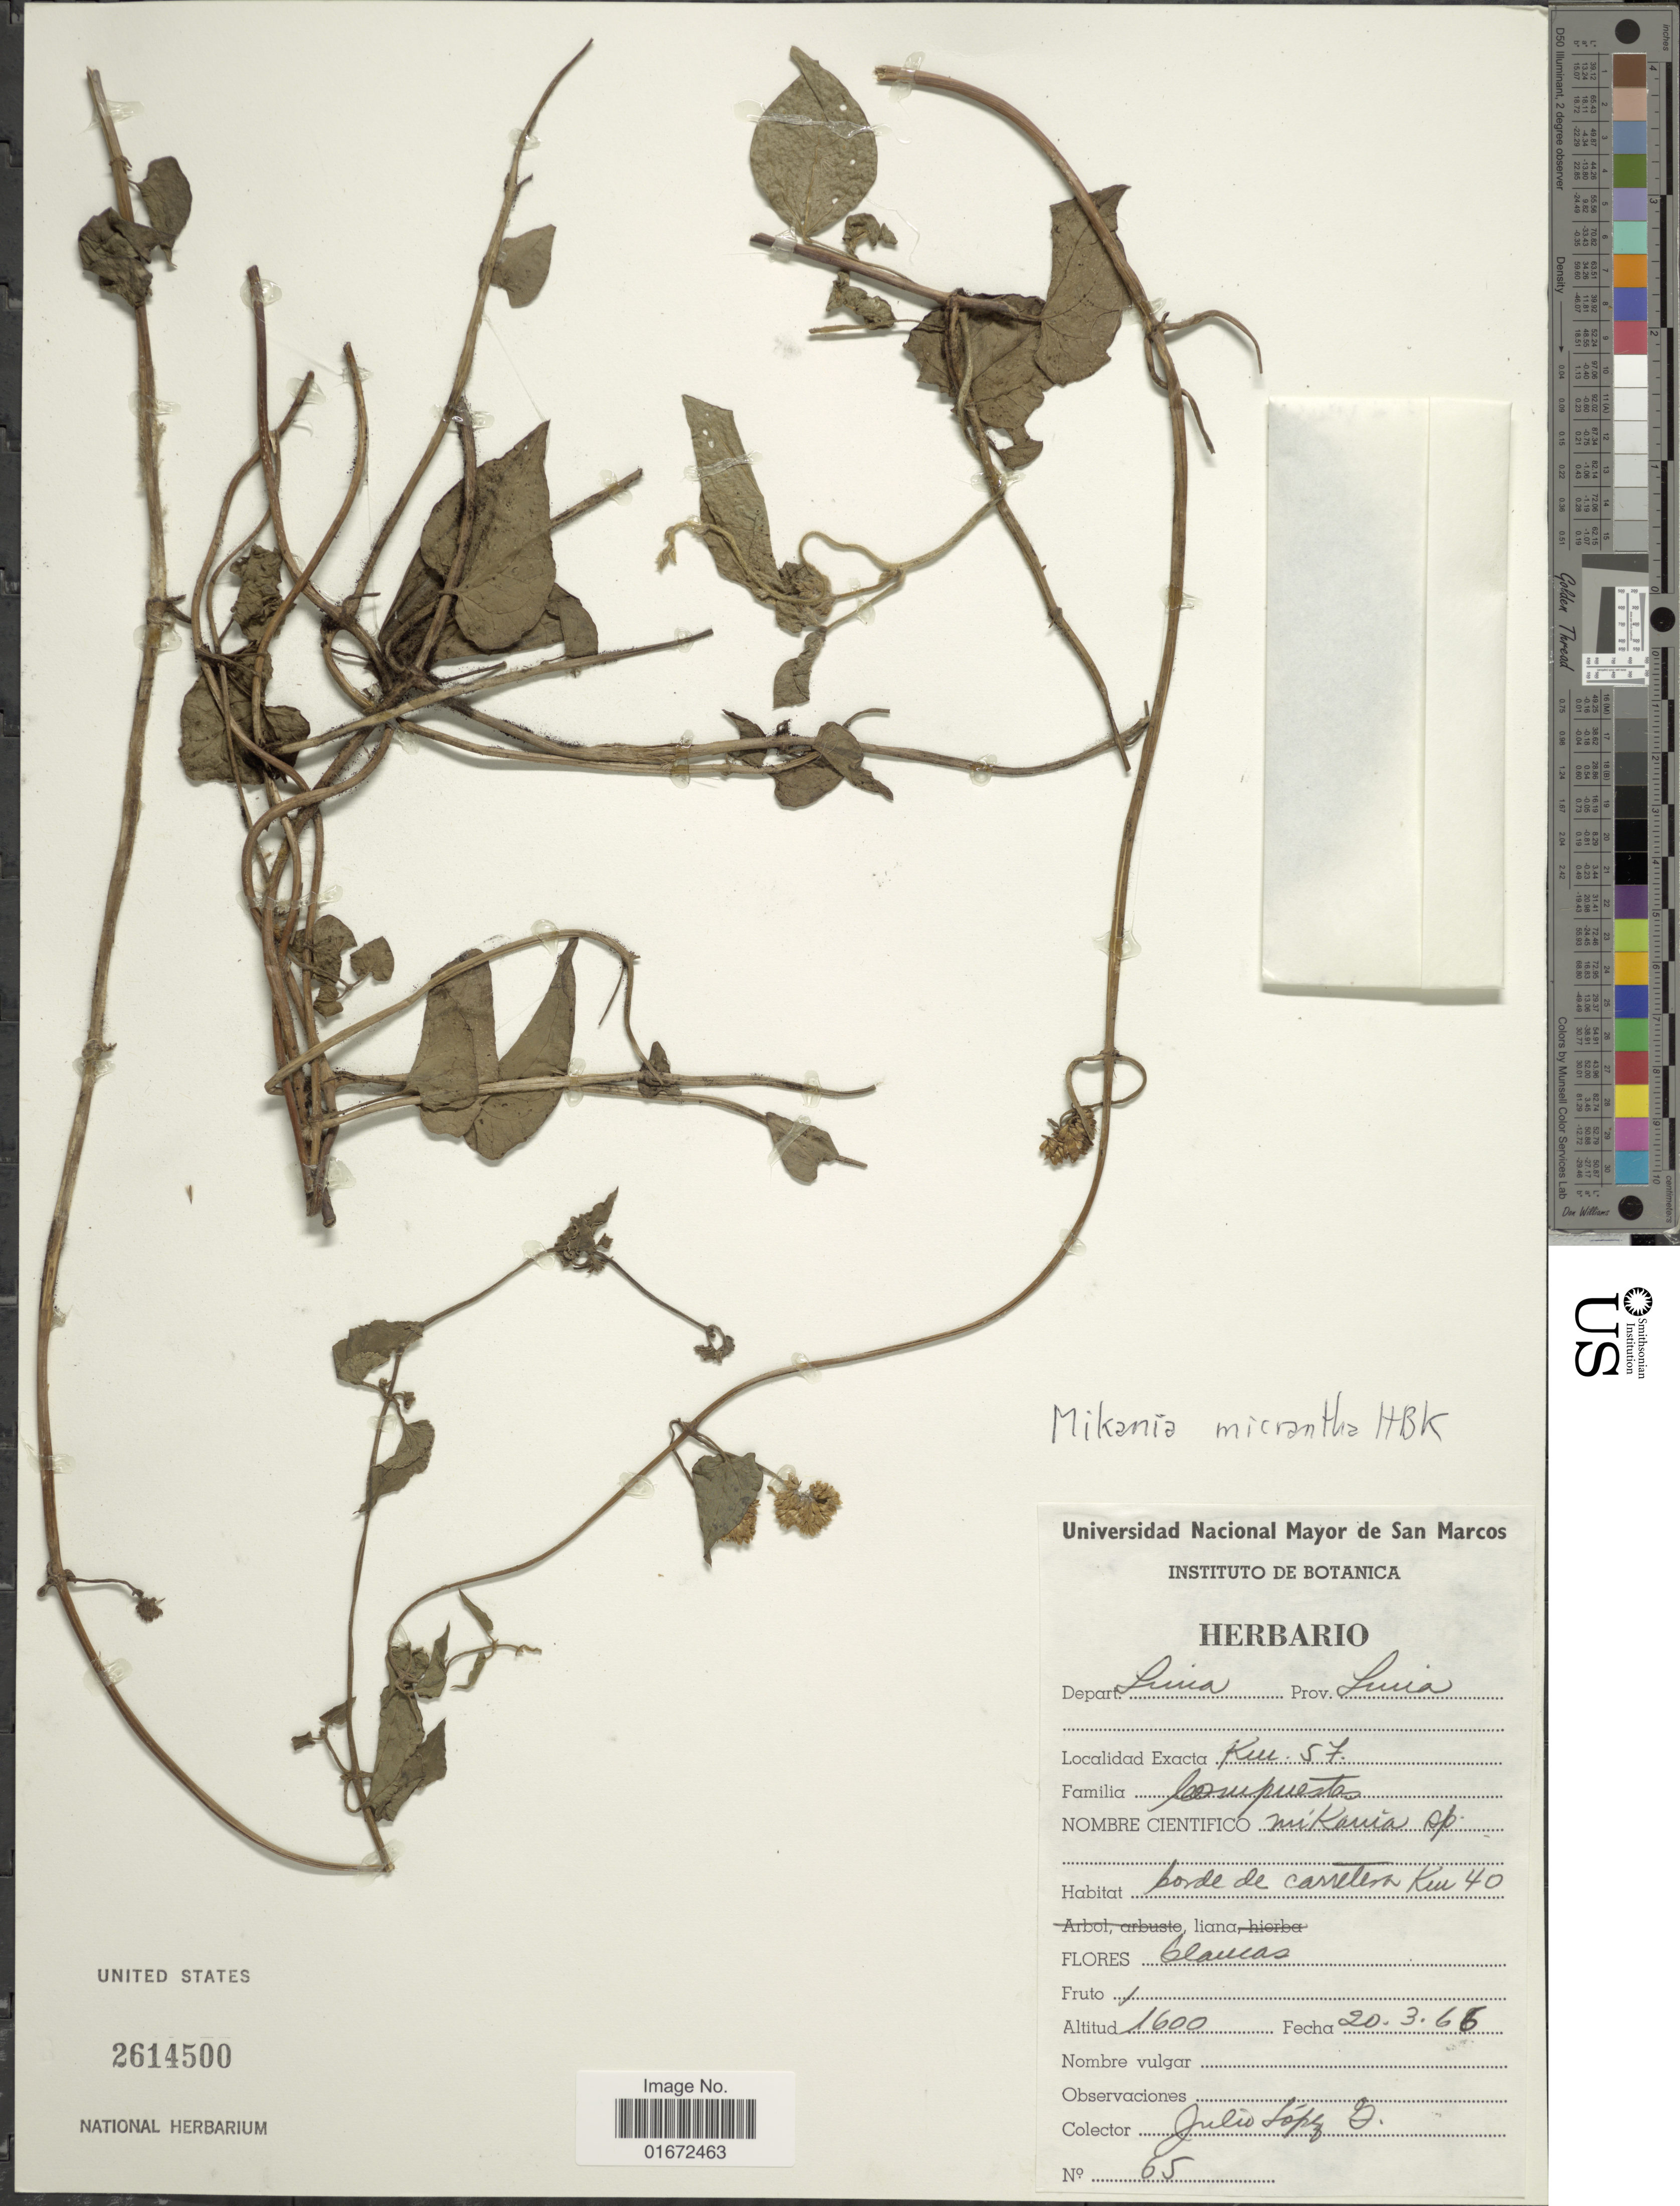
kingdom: Plantae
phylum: Tracheophyta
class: Magnoliopsida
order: Asterales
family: Asteraceae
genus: Mikania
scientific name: Mikania micrantha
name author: Kunth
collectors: J. López G.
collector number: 65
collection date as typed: Transcribed d/m/y: 20/3/66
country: Peru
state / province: Lima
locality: Depart. Lima. Prov. Lima. Km. 57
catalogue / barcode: US 2614500